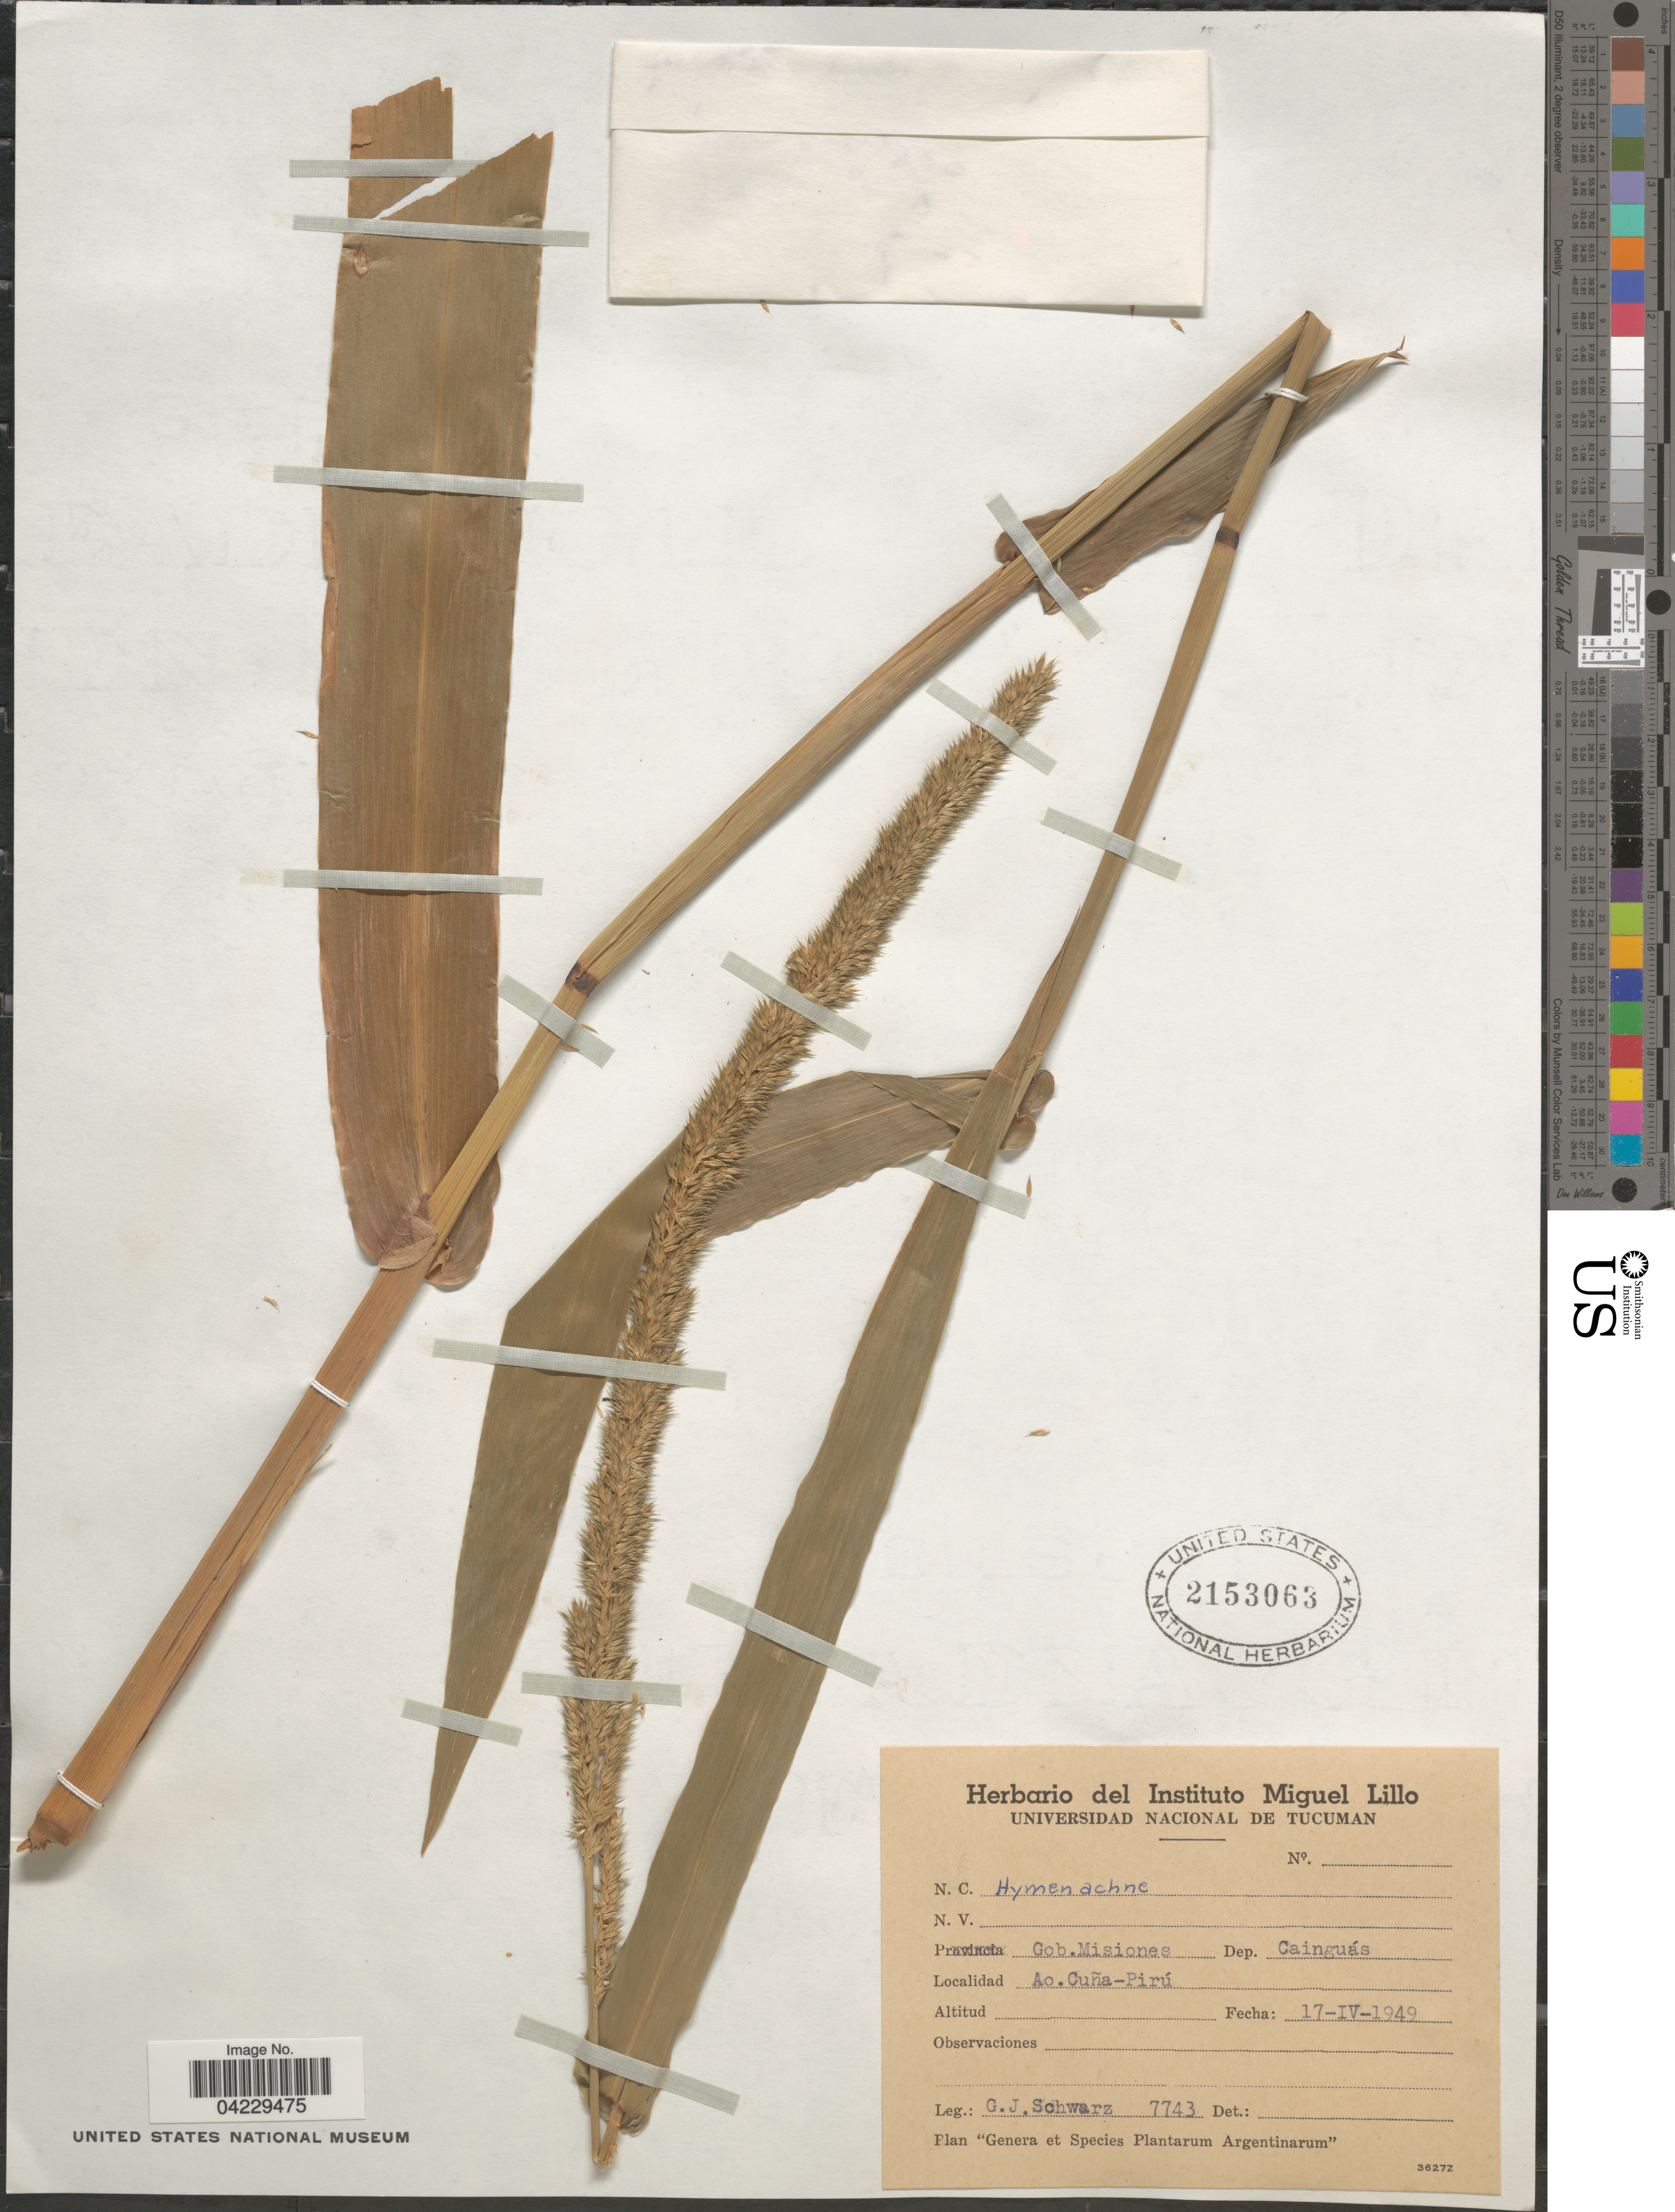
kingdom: Plantae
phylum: Tracheophyta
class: Liliopsida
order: Poales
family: Poaceae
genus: Hymenachne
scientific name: Hymenachne amplexicaulis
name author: (Rudge) Nees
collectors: G. J. Schwarz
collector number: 7743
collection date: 1949-04-17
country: Argentina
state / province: Misiones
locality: Gob. Misiones. Dep. Cainguás. Ao. Cuña-Pirú.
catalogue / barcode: US 2153063